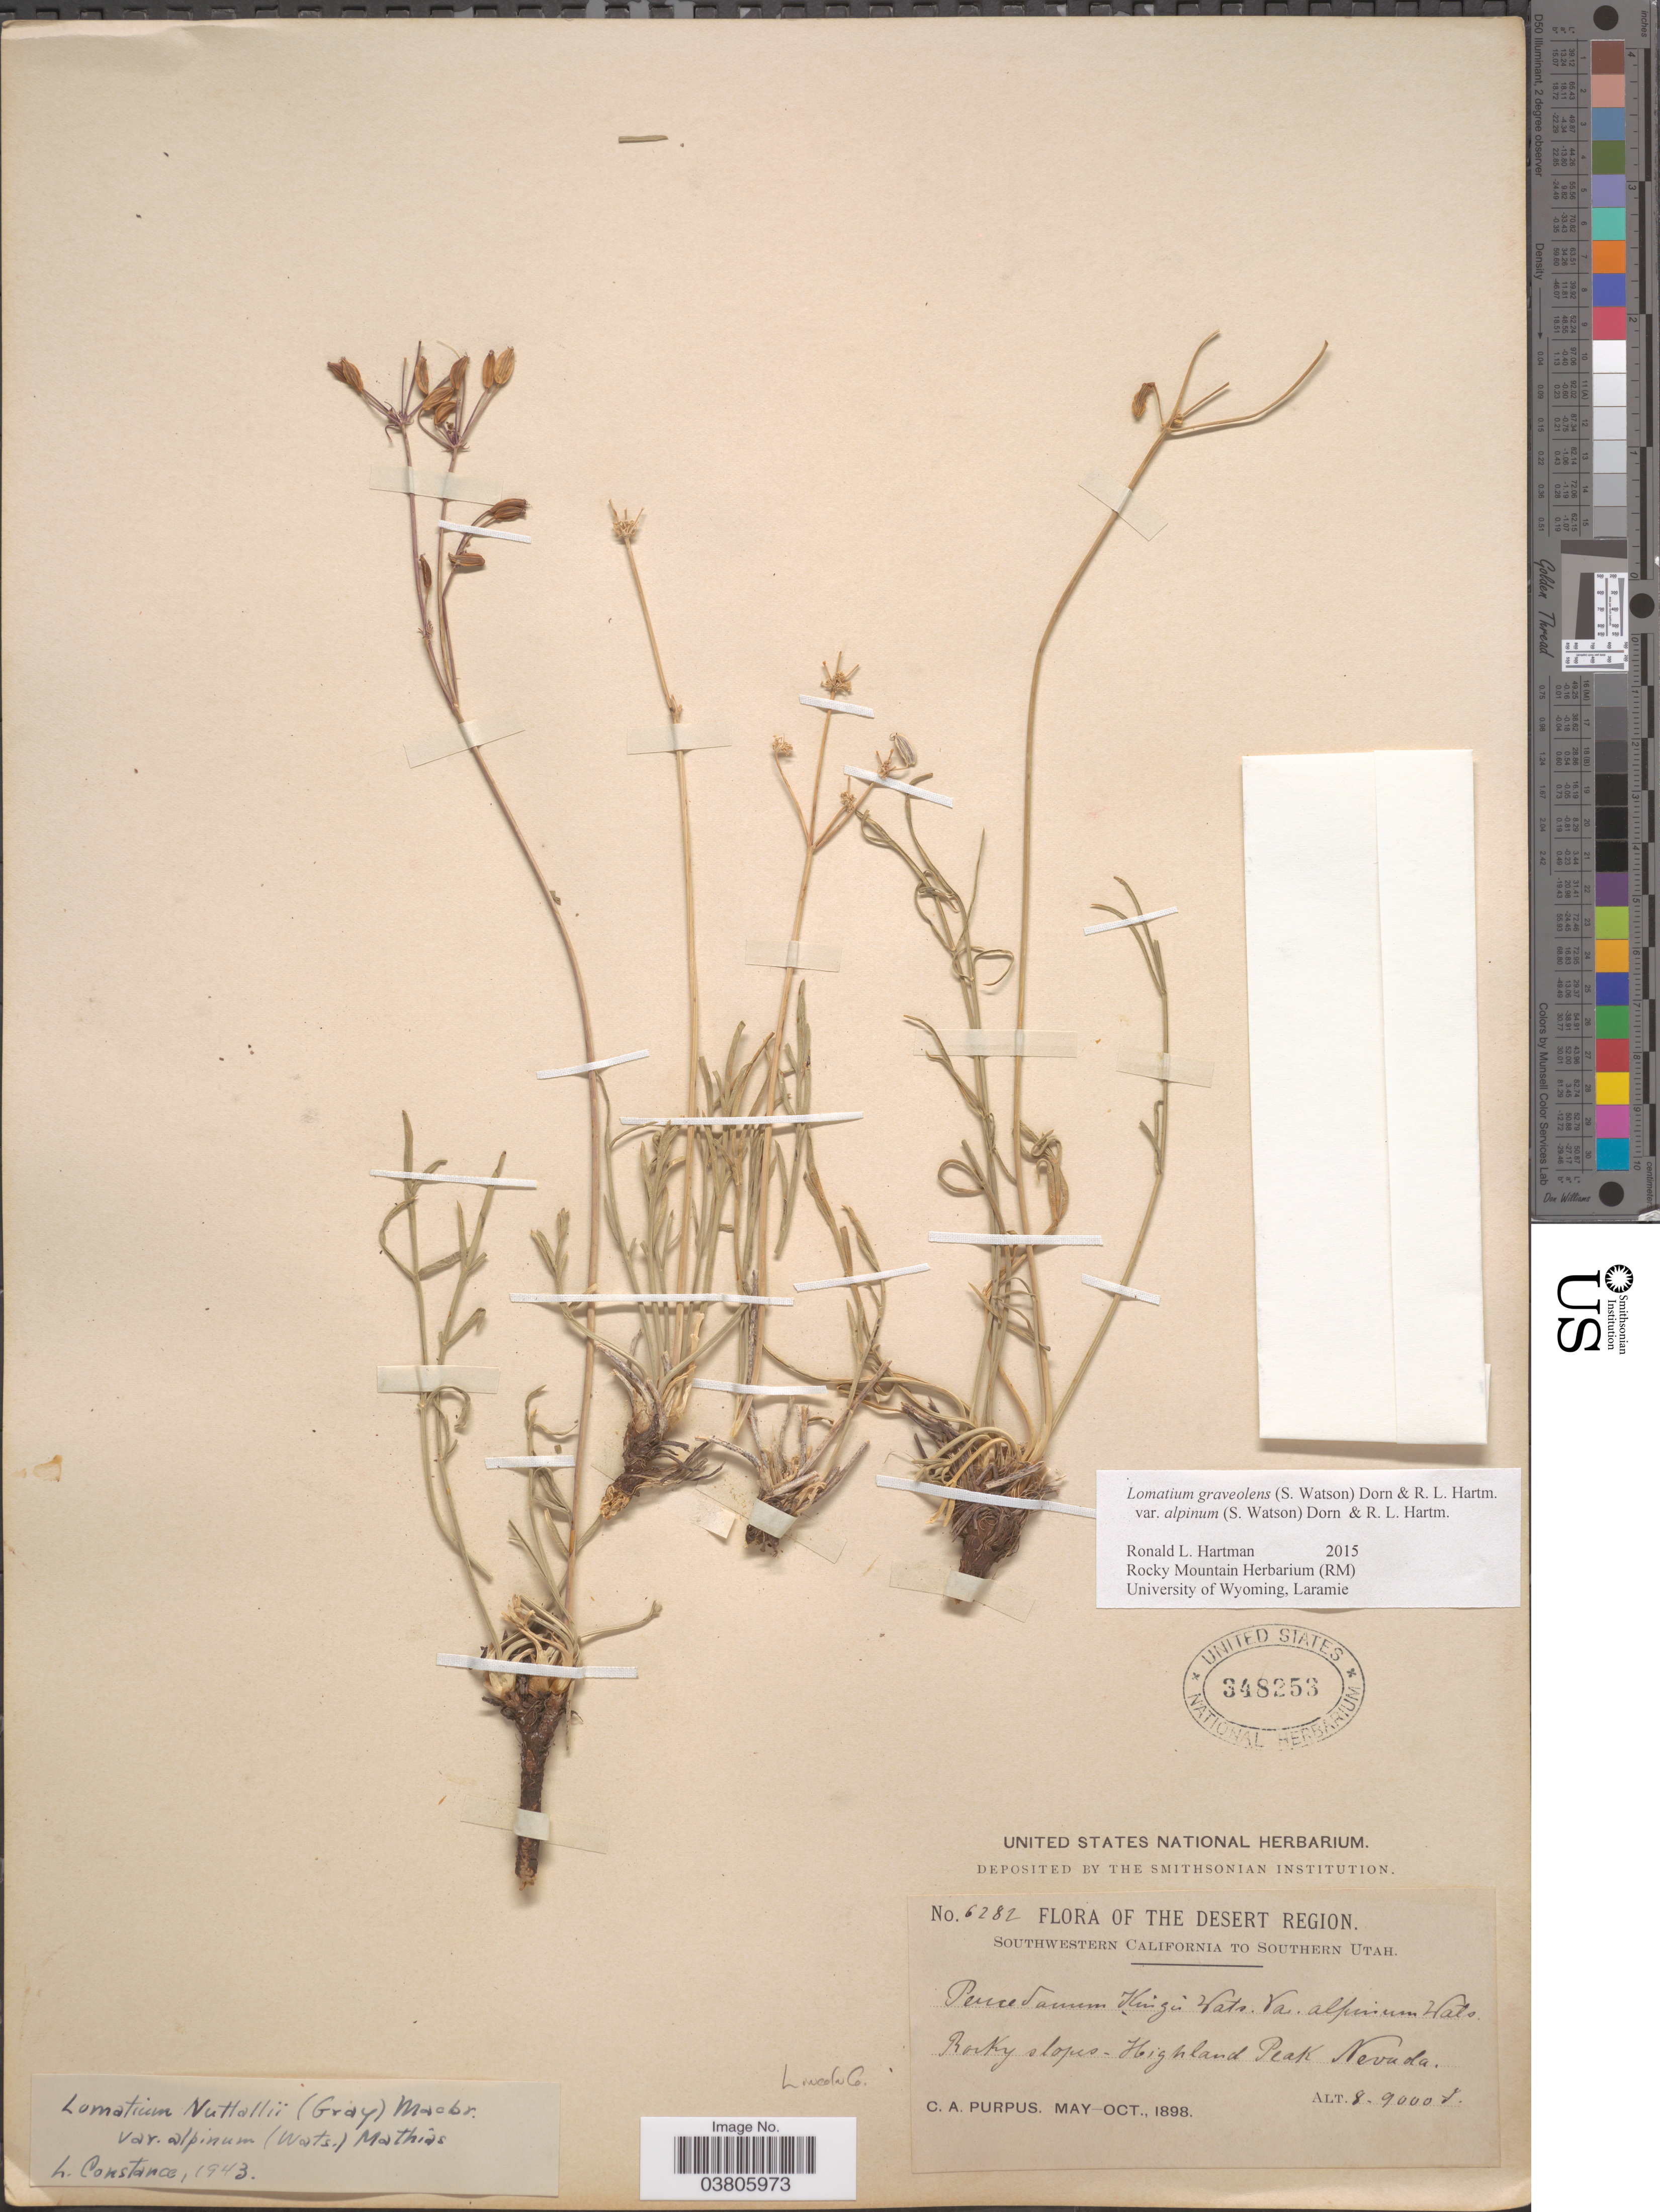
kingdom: Plantae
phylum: Tracheophyta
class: Magnoliopsida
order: Apiales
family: Apiaceae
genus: Lomatium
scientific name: Lomatium graveolens var. alpinum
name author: (S. Watson) Dorn & R.L. Hartm.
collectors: C. A. Purpus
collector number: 6282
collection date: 1898-05/1898-10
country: United States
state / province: Nevada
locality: The Desert Region. Rocky slopes-Highland Peak. Lincoln Co.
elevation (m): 2438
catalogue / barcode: US 348253